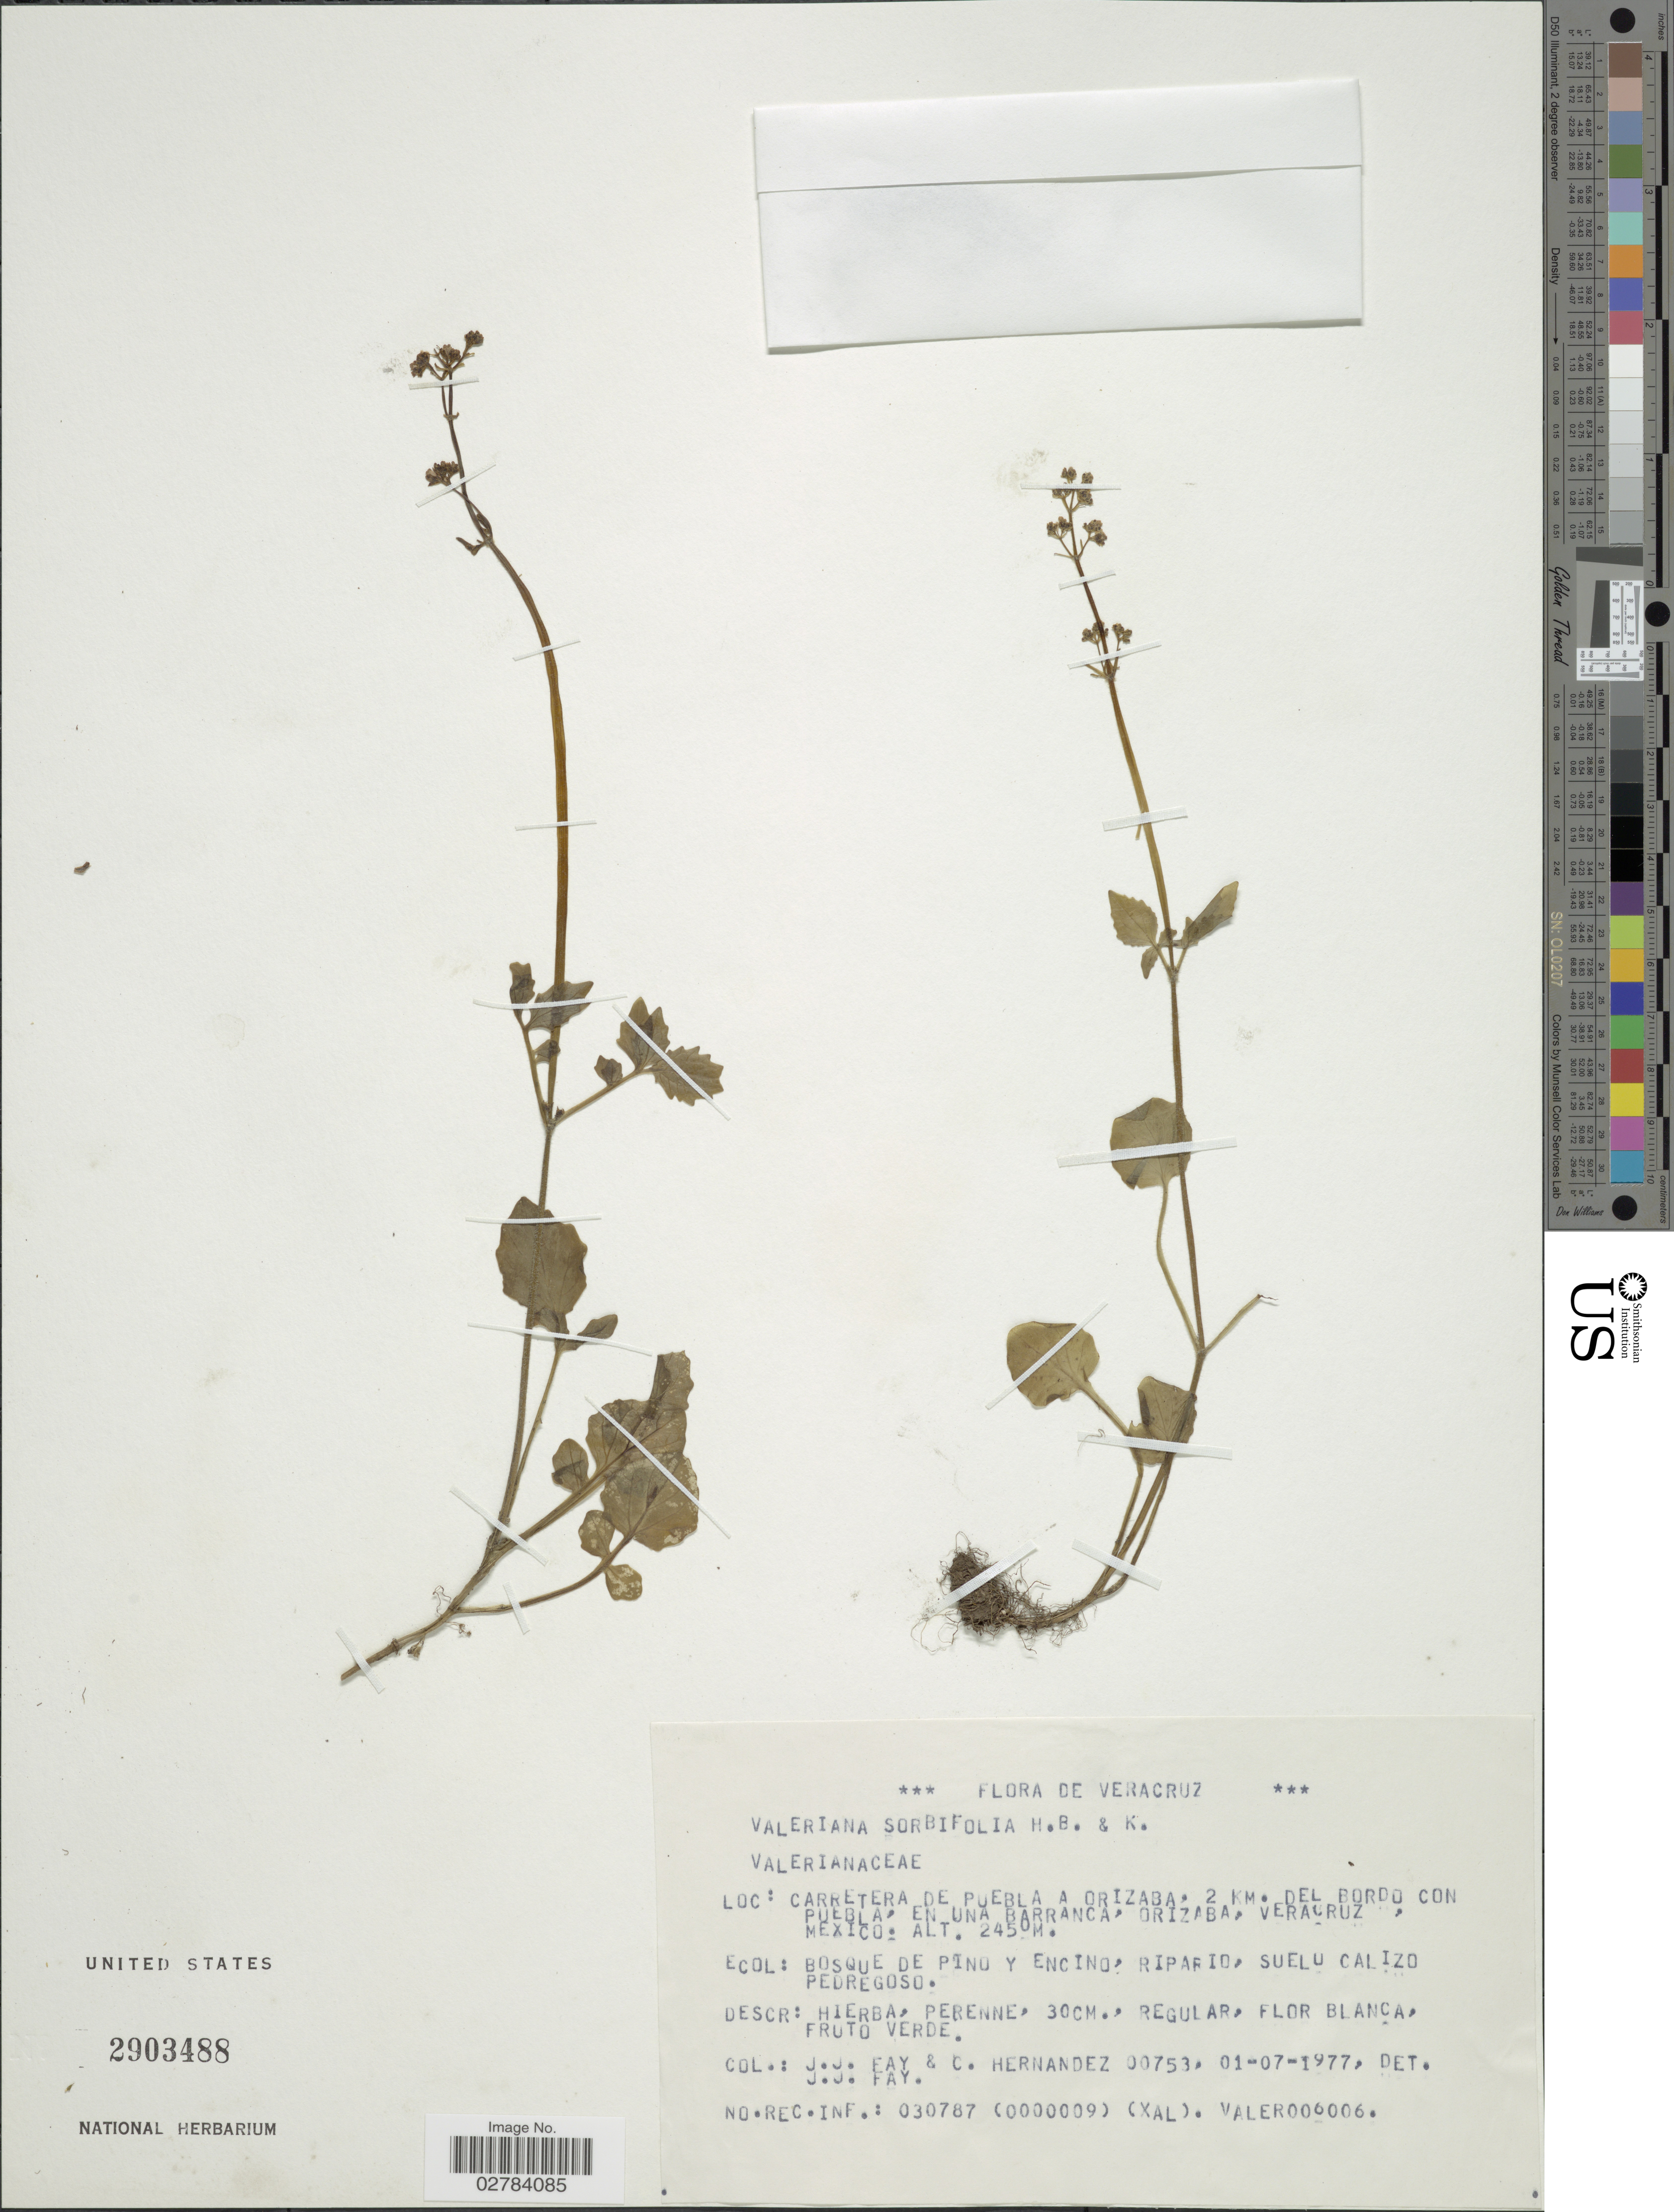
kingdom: Plantae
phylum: Tracheophyta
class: Magnoliopsida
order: Dipsacales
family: Caprifoliaceae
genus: Valeriana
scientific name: Valeriana sorbifolia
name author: Kunth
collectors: J. Fay & C. Hernandez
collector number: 00753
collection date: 1977-07-01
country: Mexico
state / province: Veracruz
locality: Veracruz, Carretera de Puebla A Orizaba, 2 km. Del Bordo Con Puebla, en Una Barranca, Orizaba, Veracruz.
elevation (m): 2450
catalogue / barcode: US 2903488